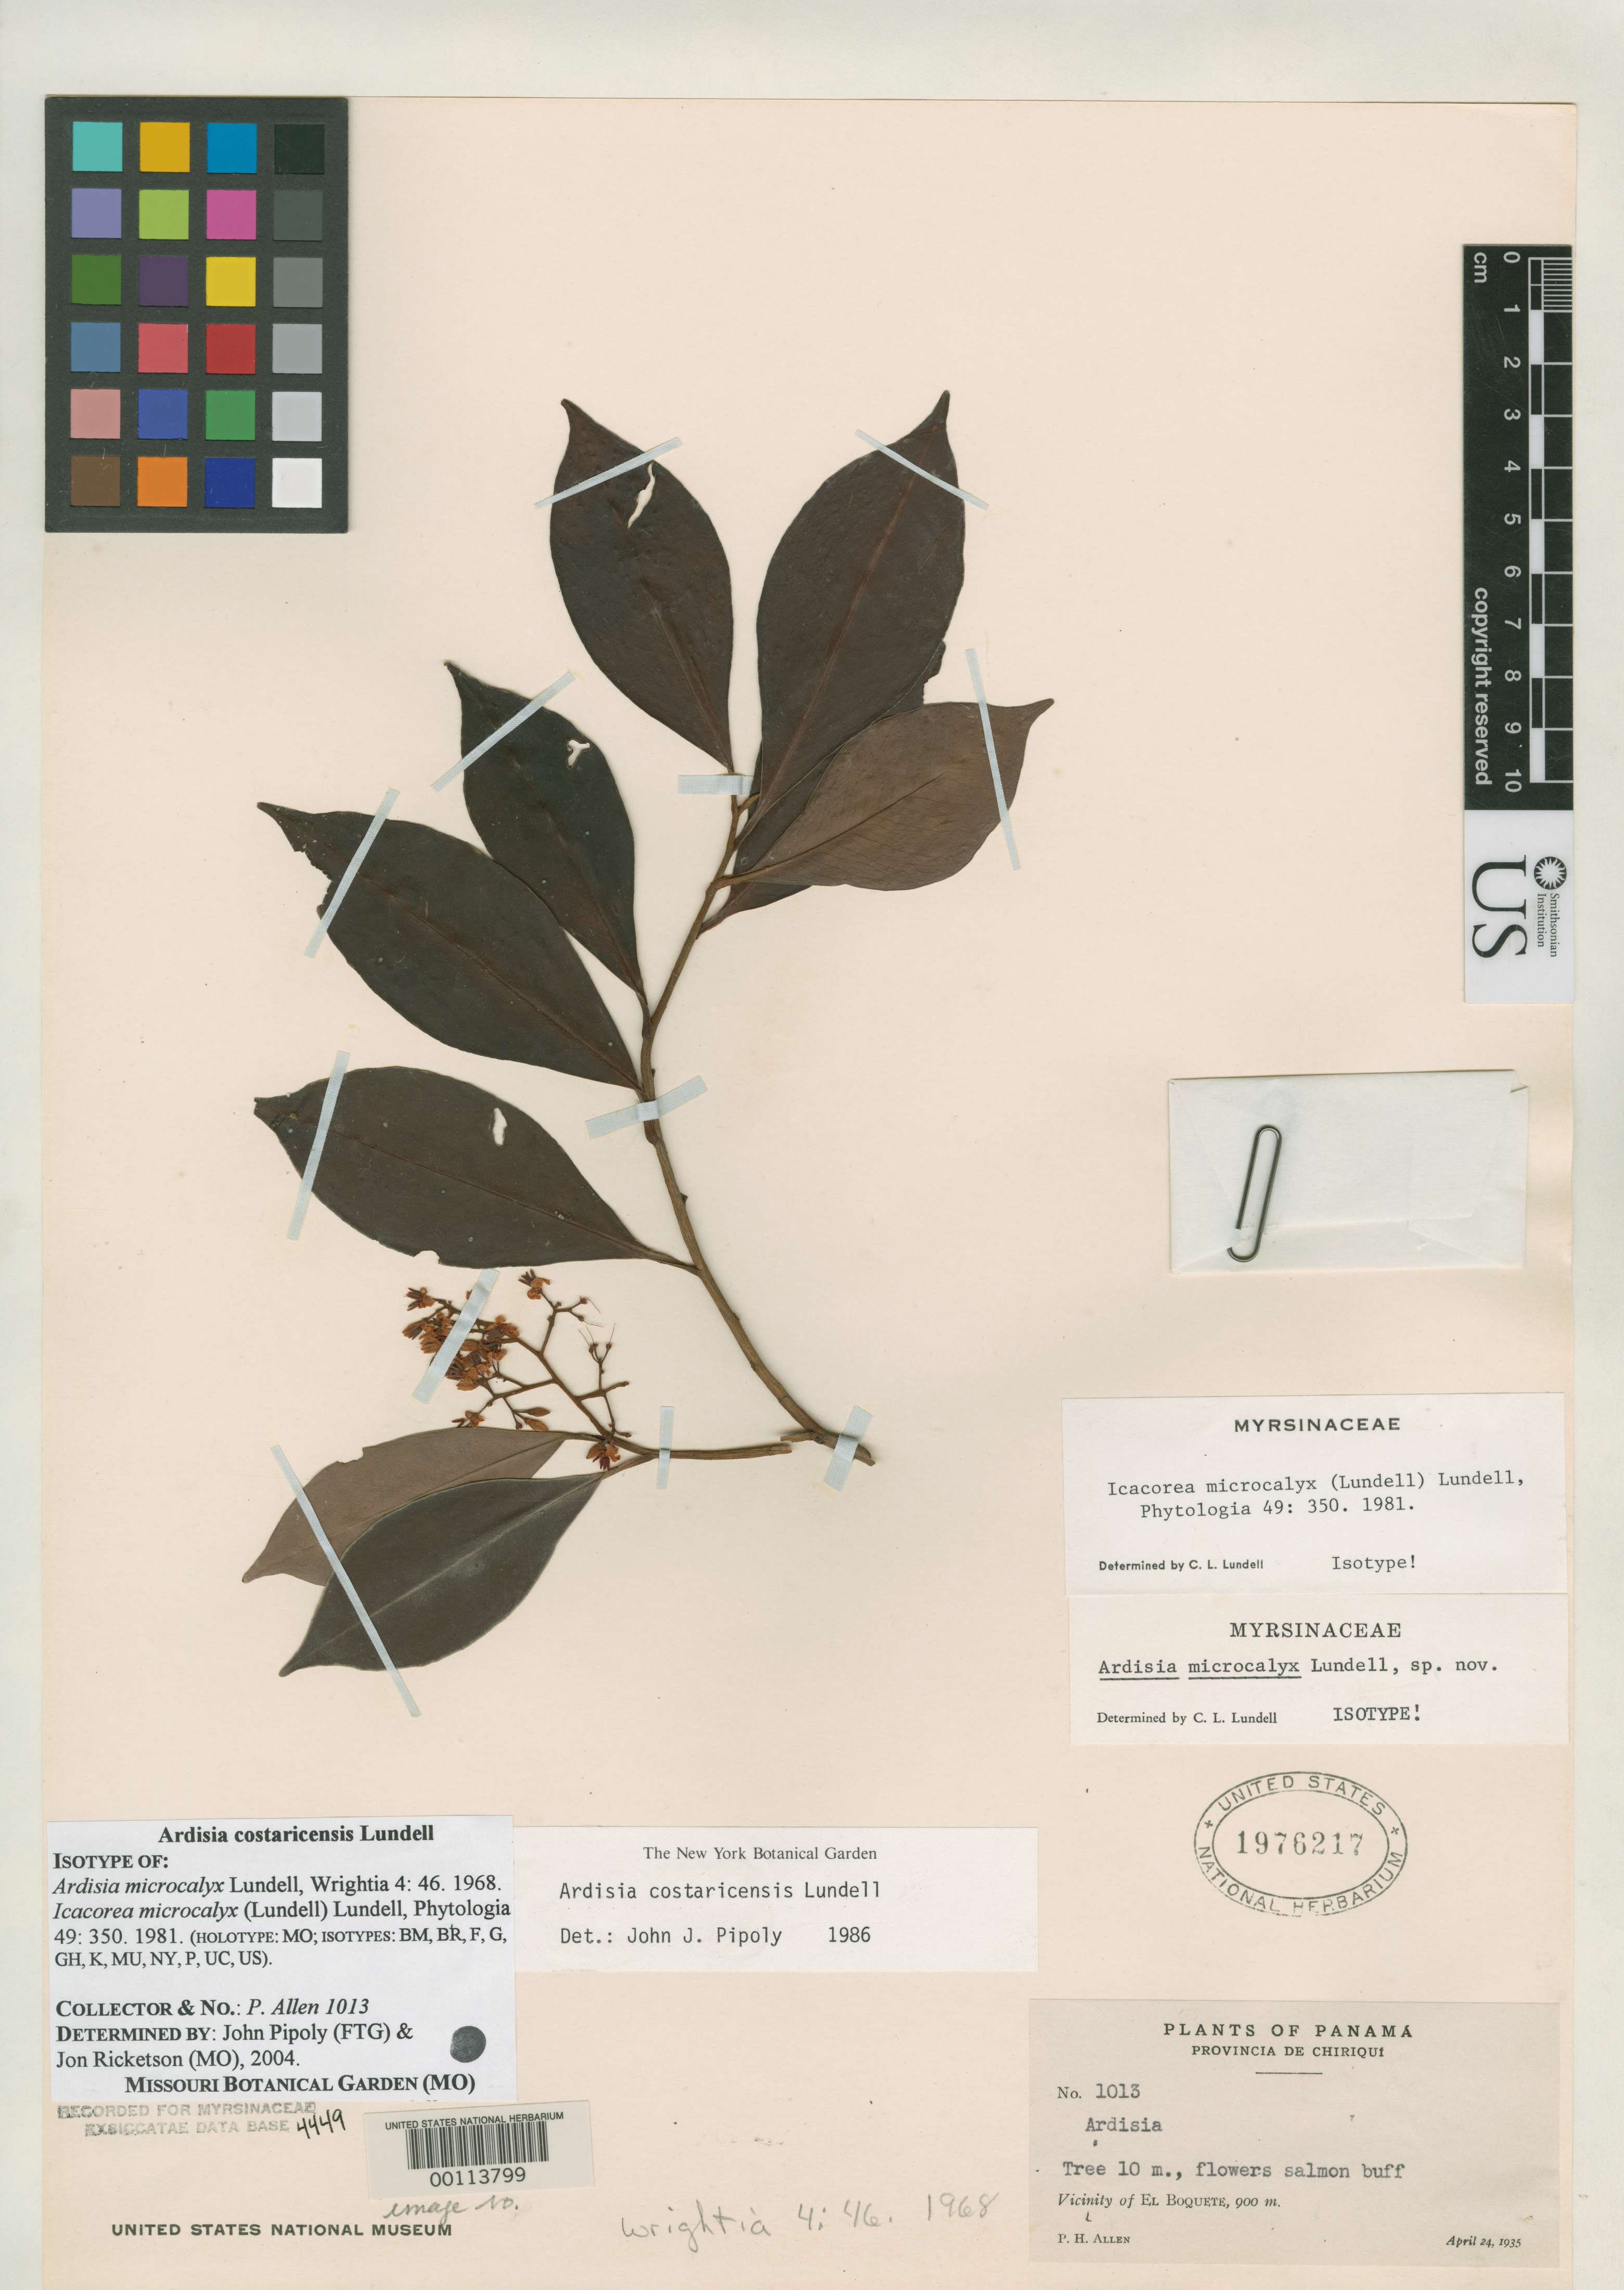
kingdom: Plantae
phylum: Tracheophyta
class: Magnoliopsida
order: Ericales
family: Primulaceae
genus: Ardisia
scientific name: Ardisia microcalyx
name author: Lundell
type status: Isotype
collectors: P. H. Allen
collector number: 1013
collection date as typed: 24 Apr 1935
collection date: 1935-04-24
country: Panama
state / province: Chiriquí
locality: El Boquete.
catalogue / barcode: US 1976217